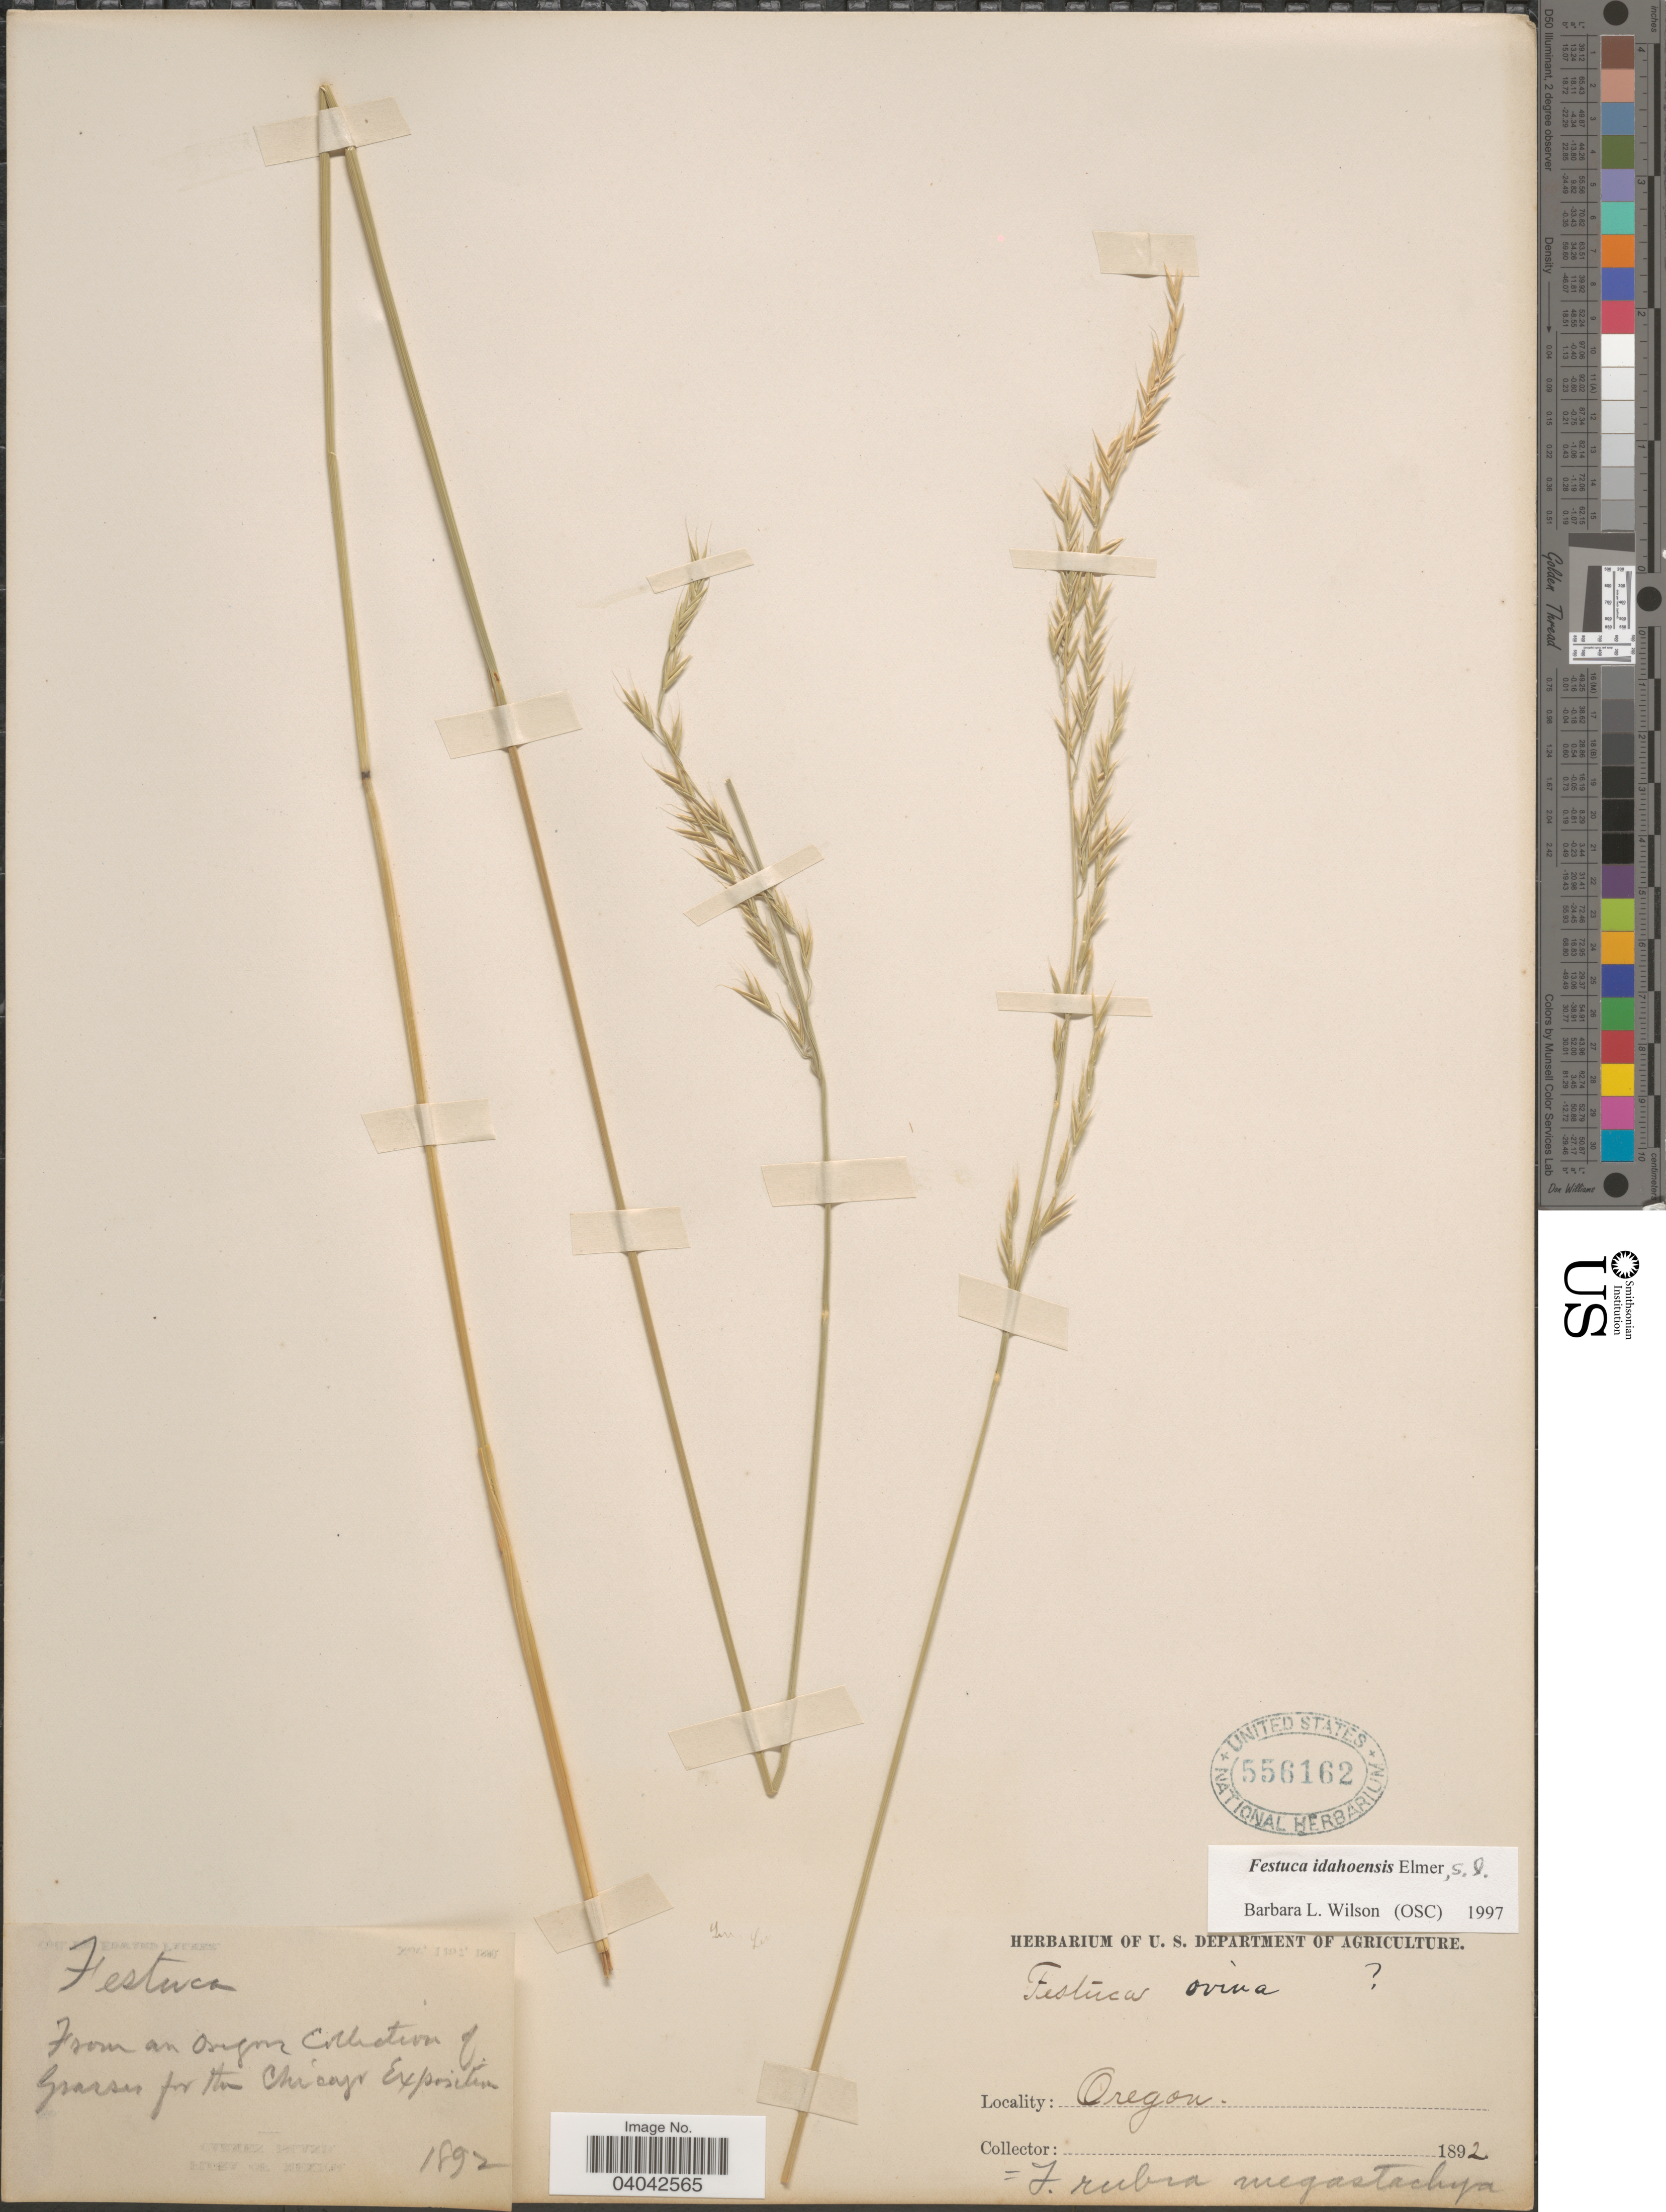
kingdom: Plantae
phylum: Tracheophyta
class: Liliopsida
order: Poales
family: Poaceae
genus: Festuca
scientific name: Festuca idahoensis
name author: Elmer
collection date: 1892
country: United States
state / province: Oregon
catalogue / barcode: US 556162